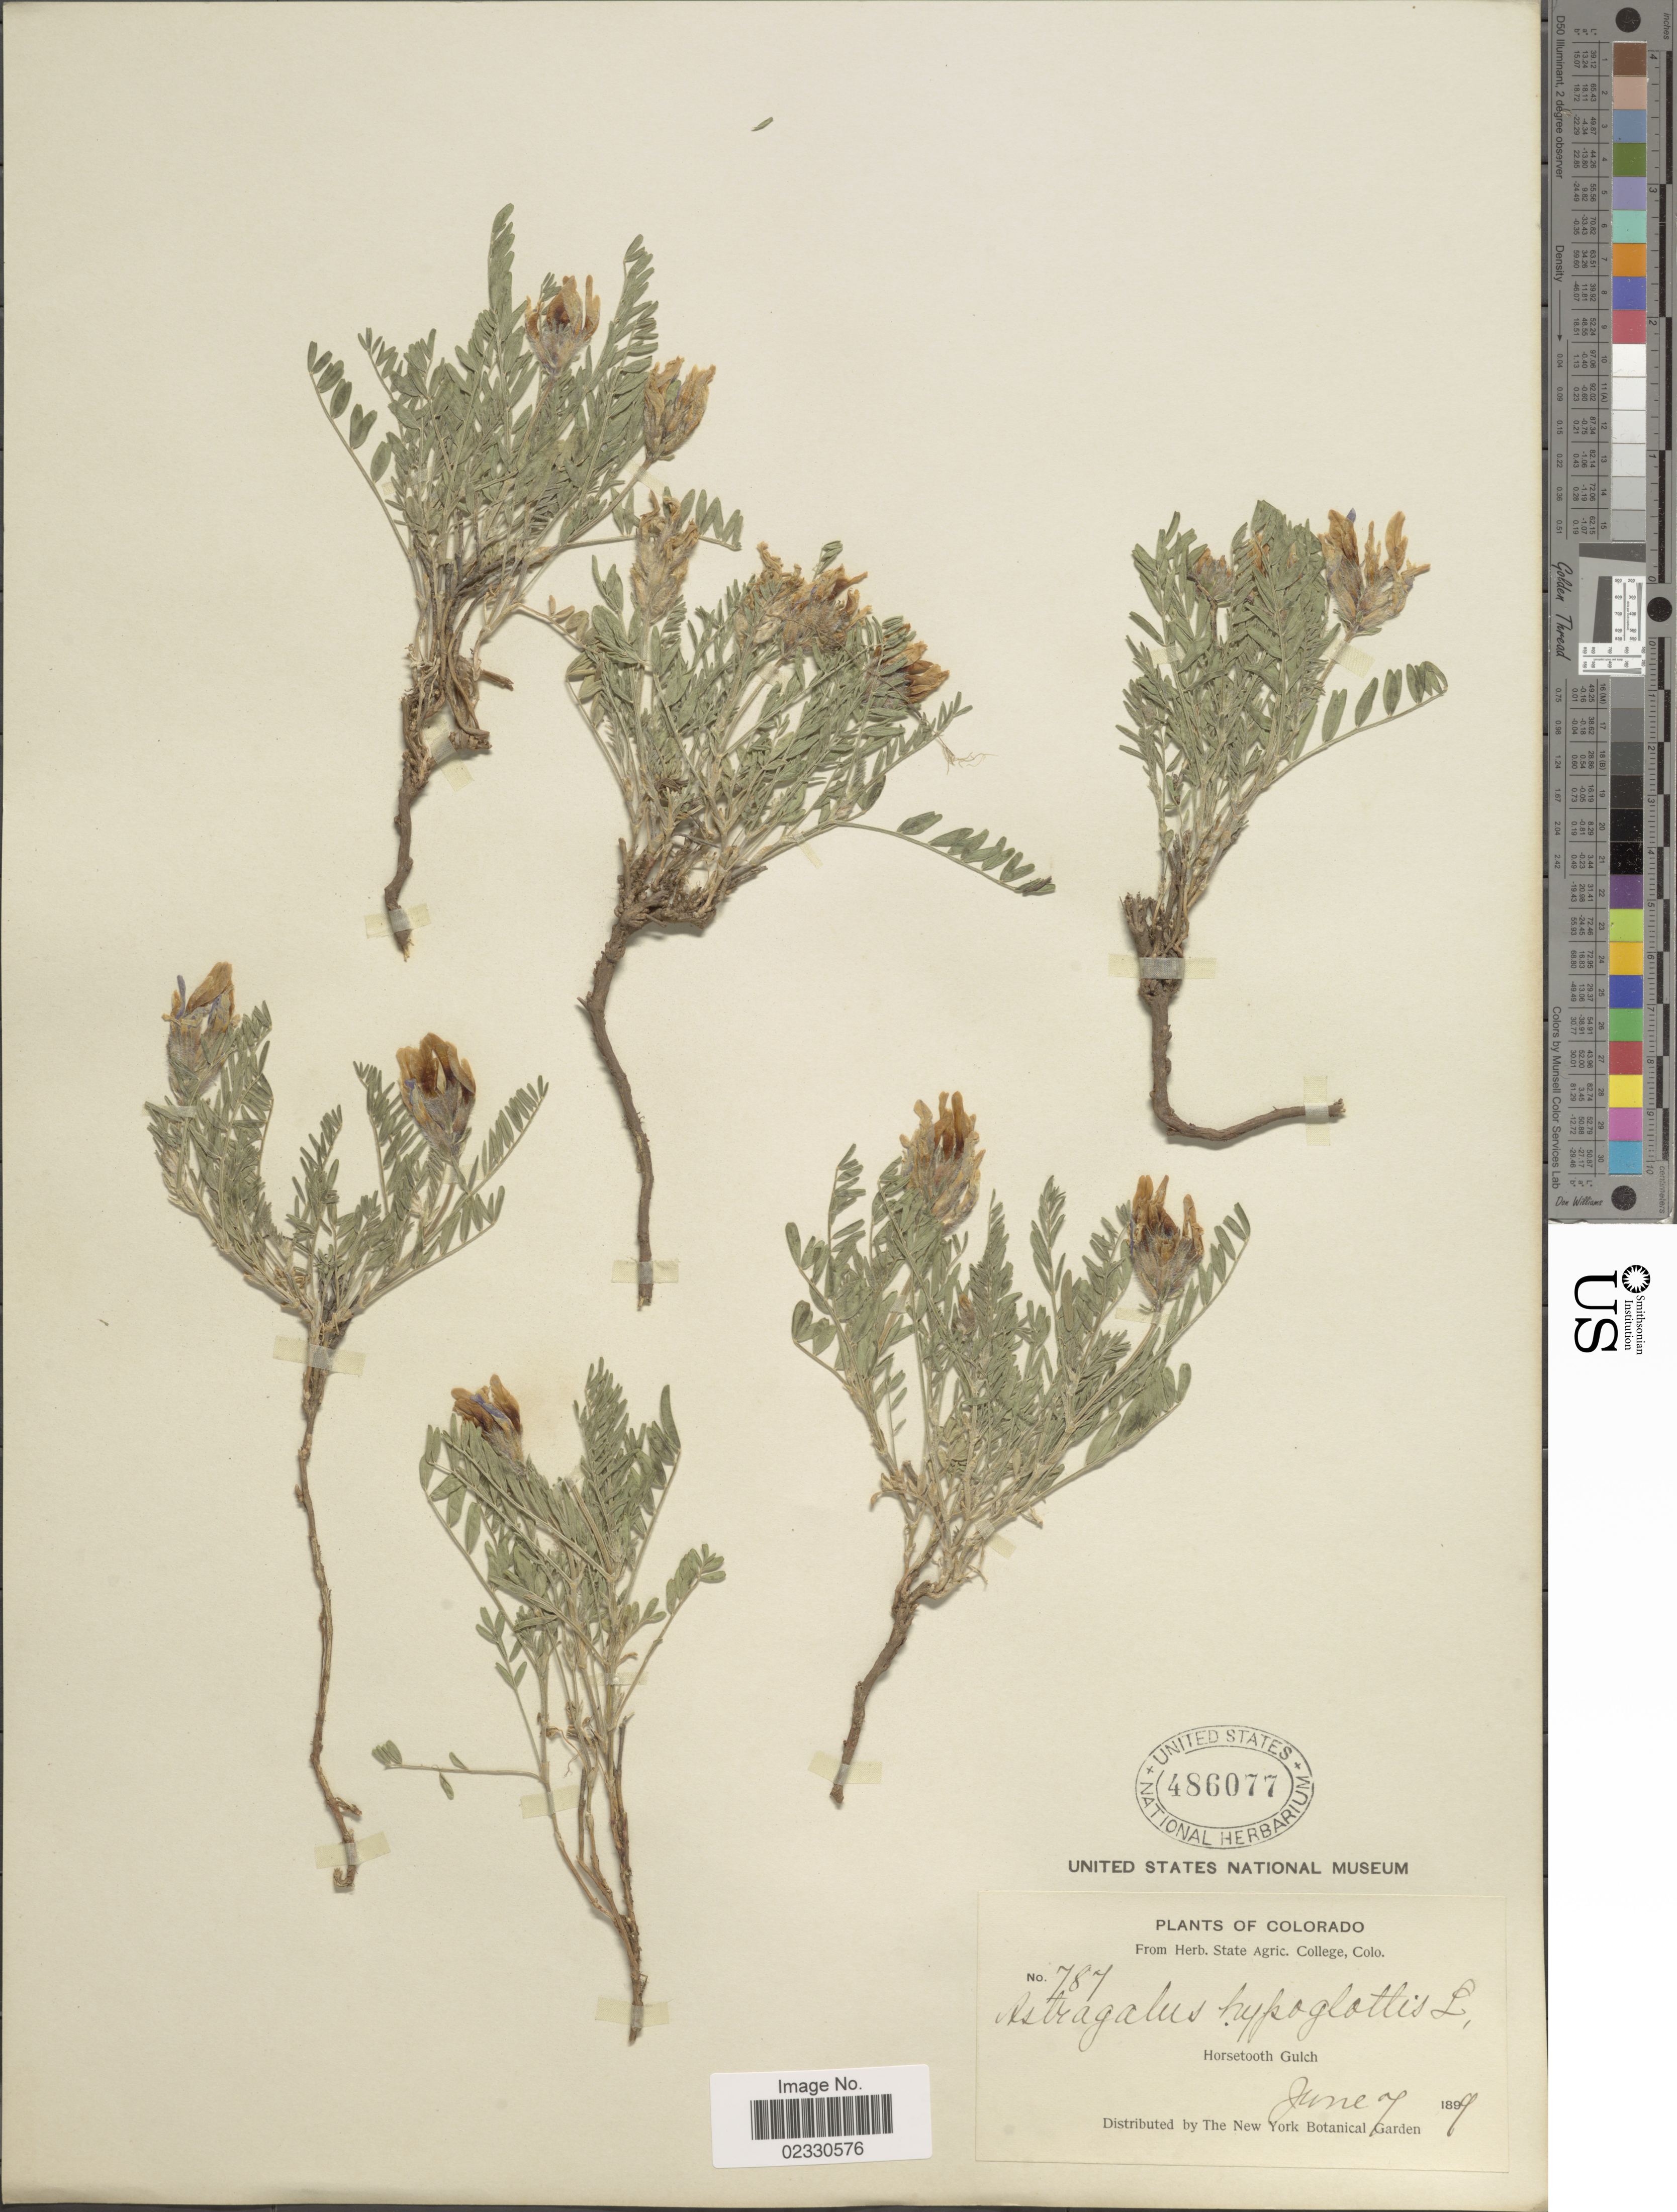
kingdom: Plantae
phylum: Tracheophyta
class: Magnoliopsida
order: Fabales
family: Fabaceae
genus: Astragalus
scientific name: Astragalus dasyglottis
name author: DC.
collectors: ex herb. State Agric. College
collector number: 787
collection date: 1899-06-07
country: United States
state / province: Colorado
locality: Horsetooth Gulch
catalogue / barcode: US 486077